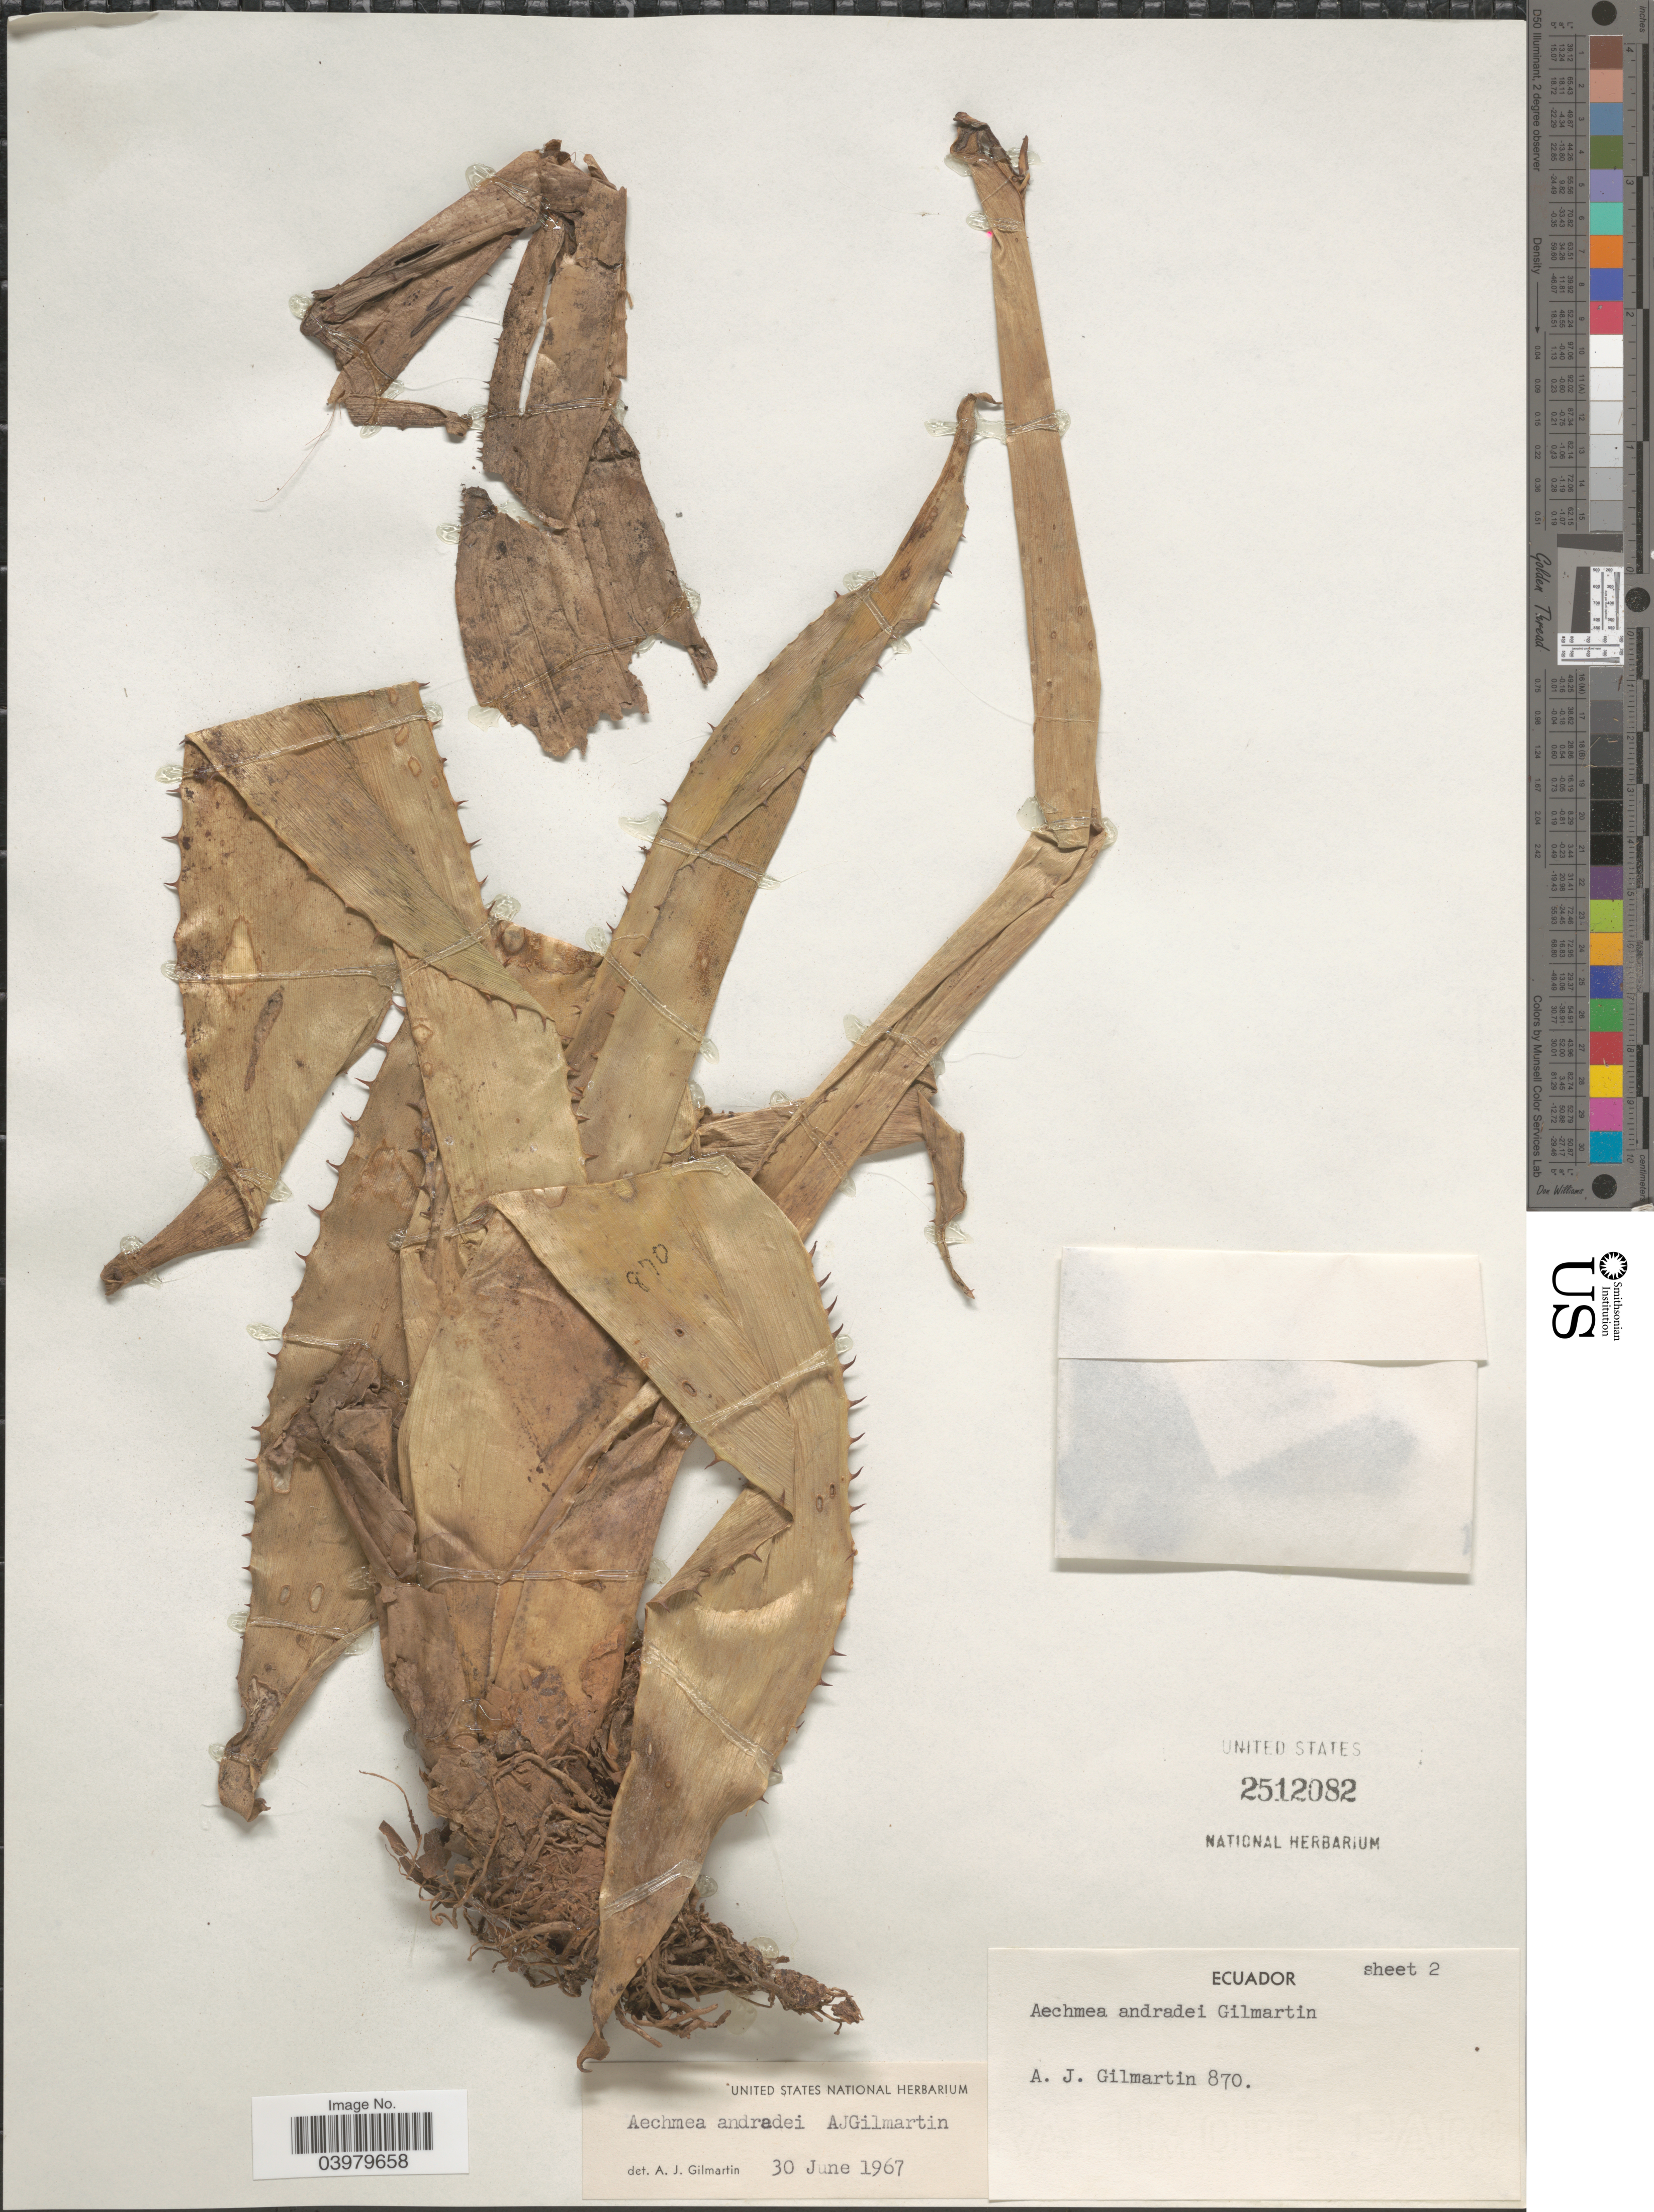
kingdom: Plantae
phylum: Tracheophyta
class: Liliopsida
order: Poales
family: Bromeliaceae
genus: Aechmea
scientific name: Aechmea leucocarpa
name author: André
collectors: A. J. Gilmartin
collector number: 870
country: Ecuador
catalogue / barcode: US 2512082